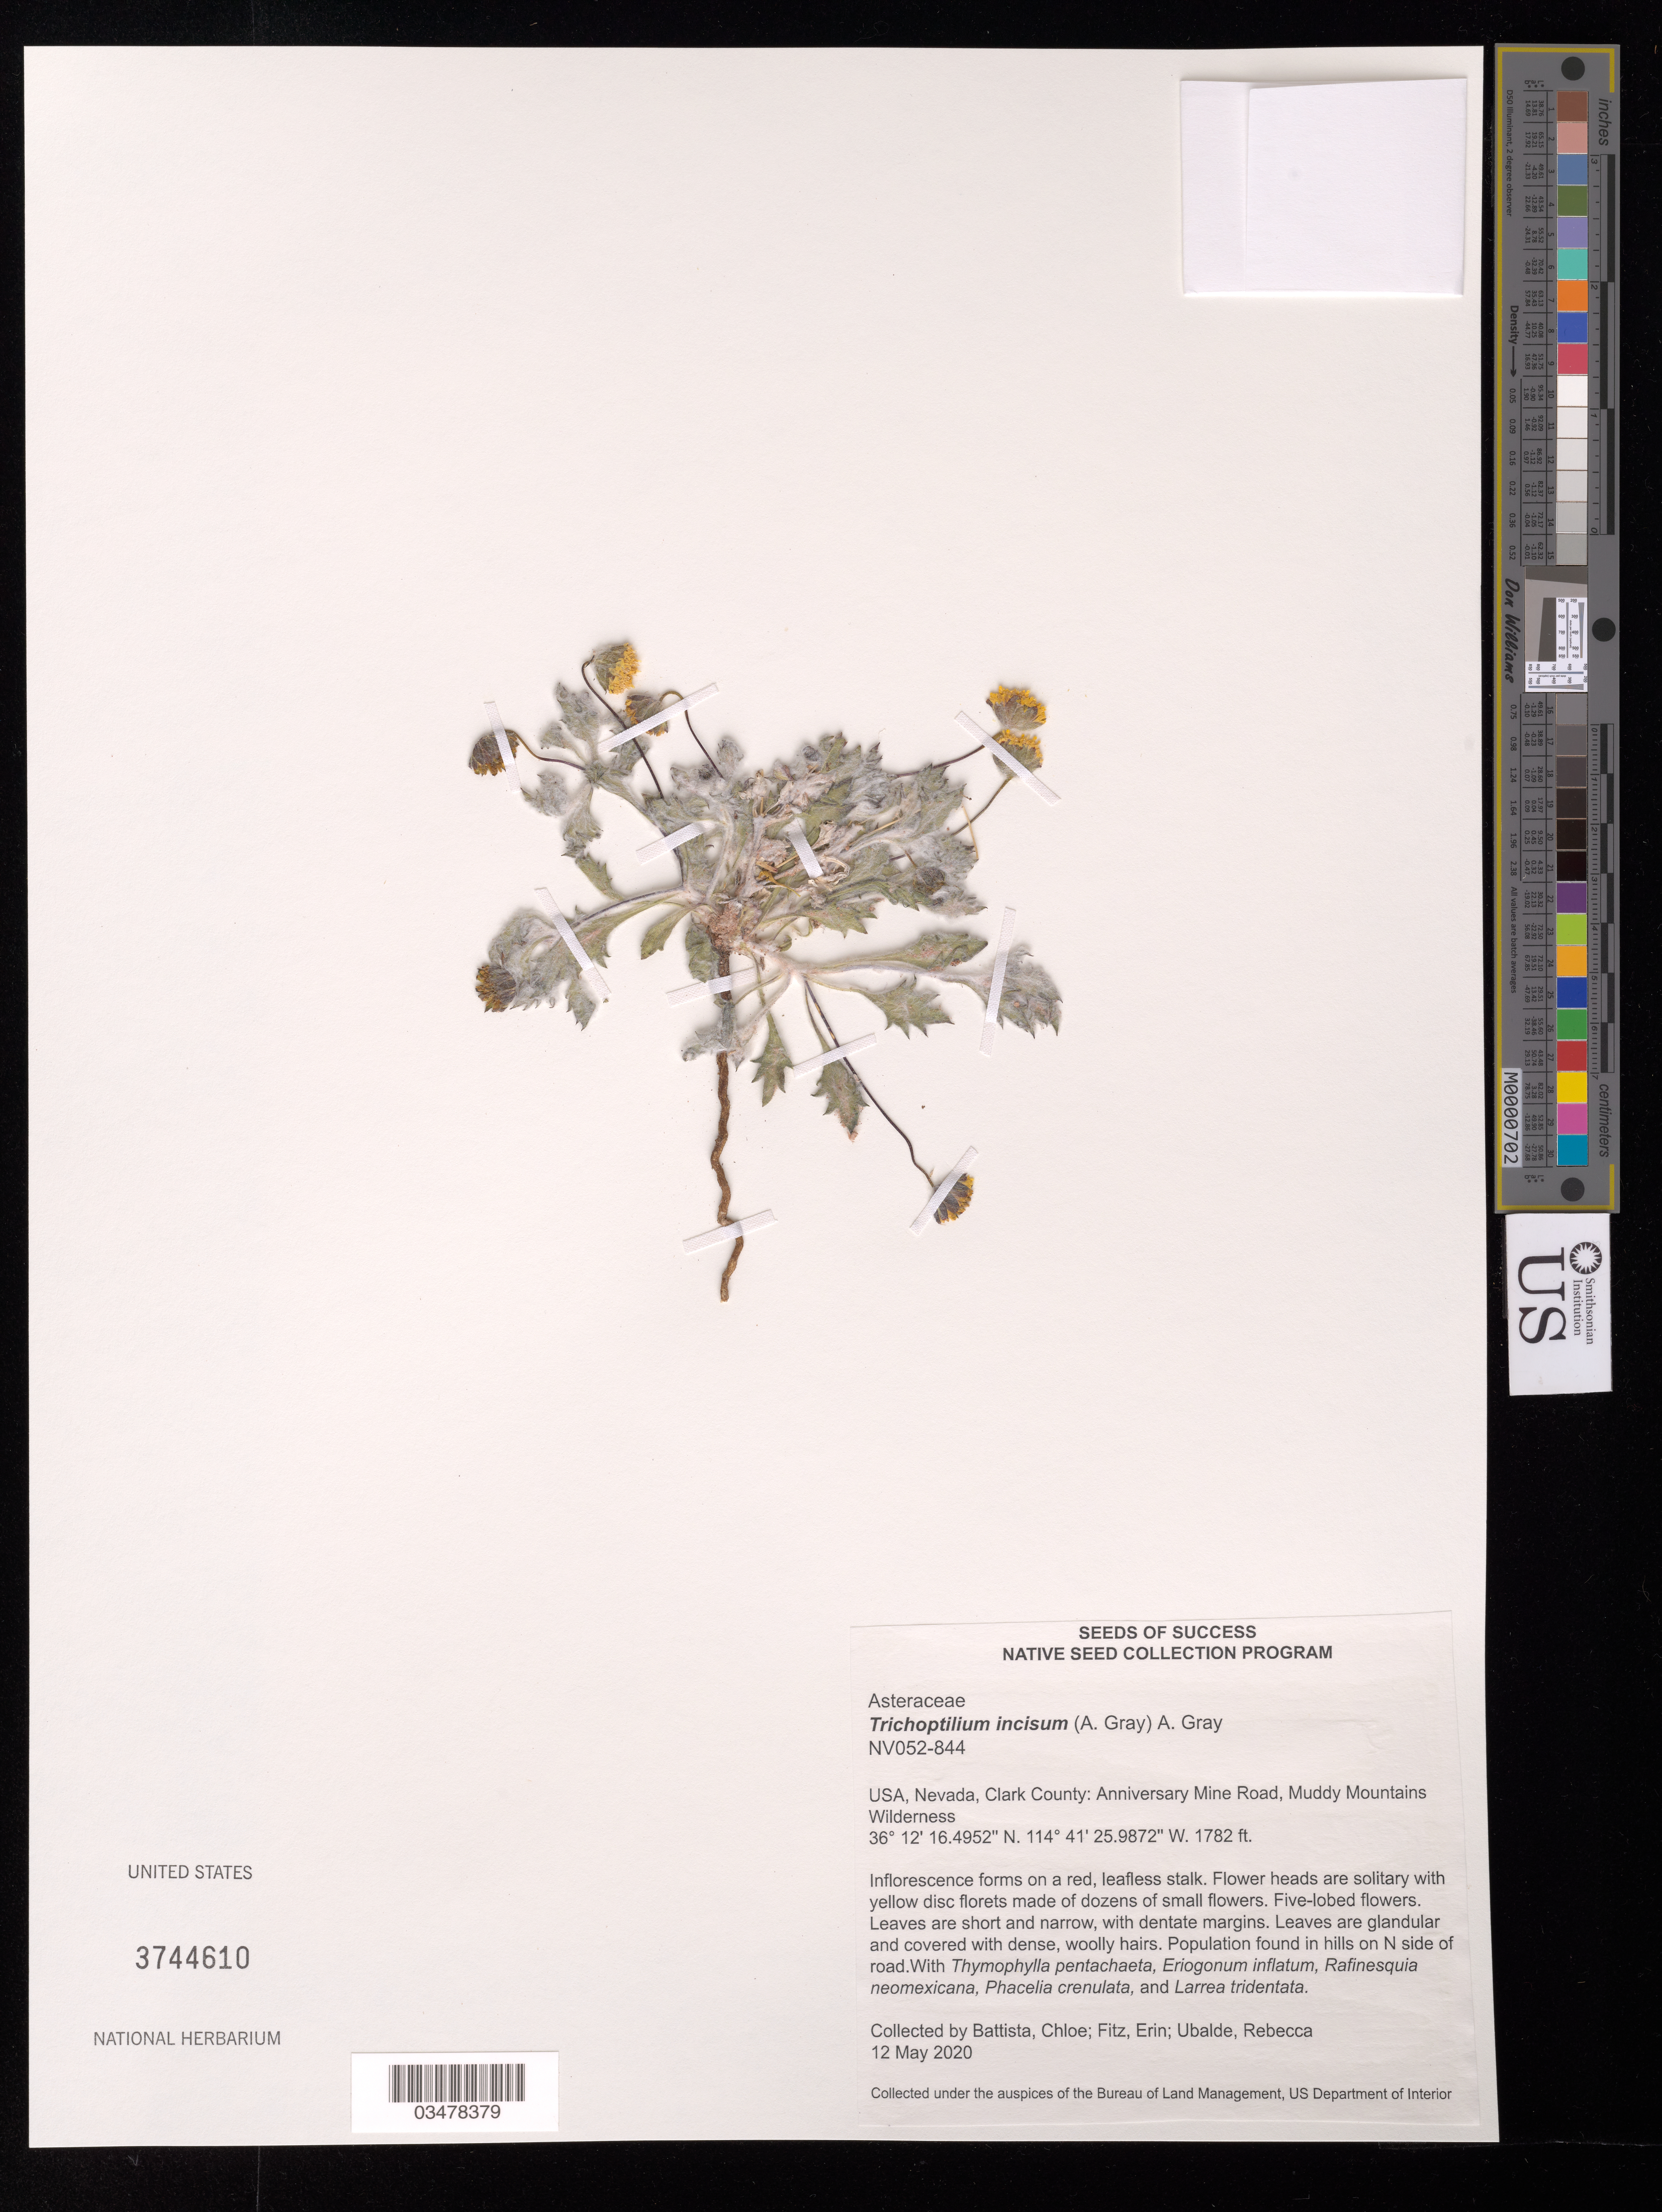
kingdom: Plantae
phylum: Tracheophyta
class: Magnoliopsida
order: Asterales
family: Asteraceae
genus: Trichoptilium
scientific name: Trichoptilium incisum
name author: (A. Gray) A. Gray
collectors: C. Battista, E. Fitz & R. Ubalde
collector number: NV052-844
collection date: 2020-05-12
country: United States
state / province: Nevada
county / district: Clark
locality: Anniversary Mine Road, Muddy Mountains Wilderness.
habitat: With Eriogonum inflatum, Phacelia crenulata, Larrea tridentata, etc.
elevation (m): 543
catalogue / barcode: US 3744610